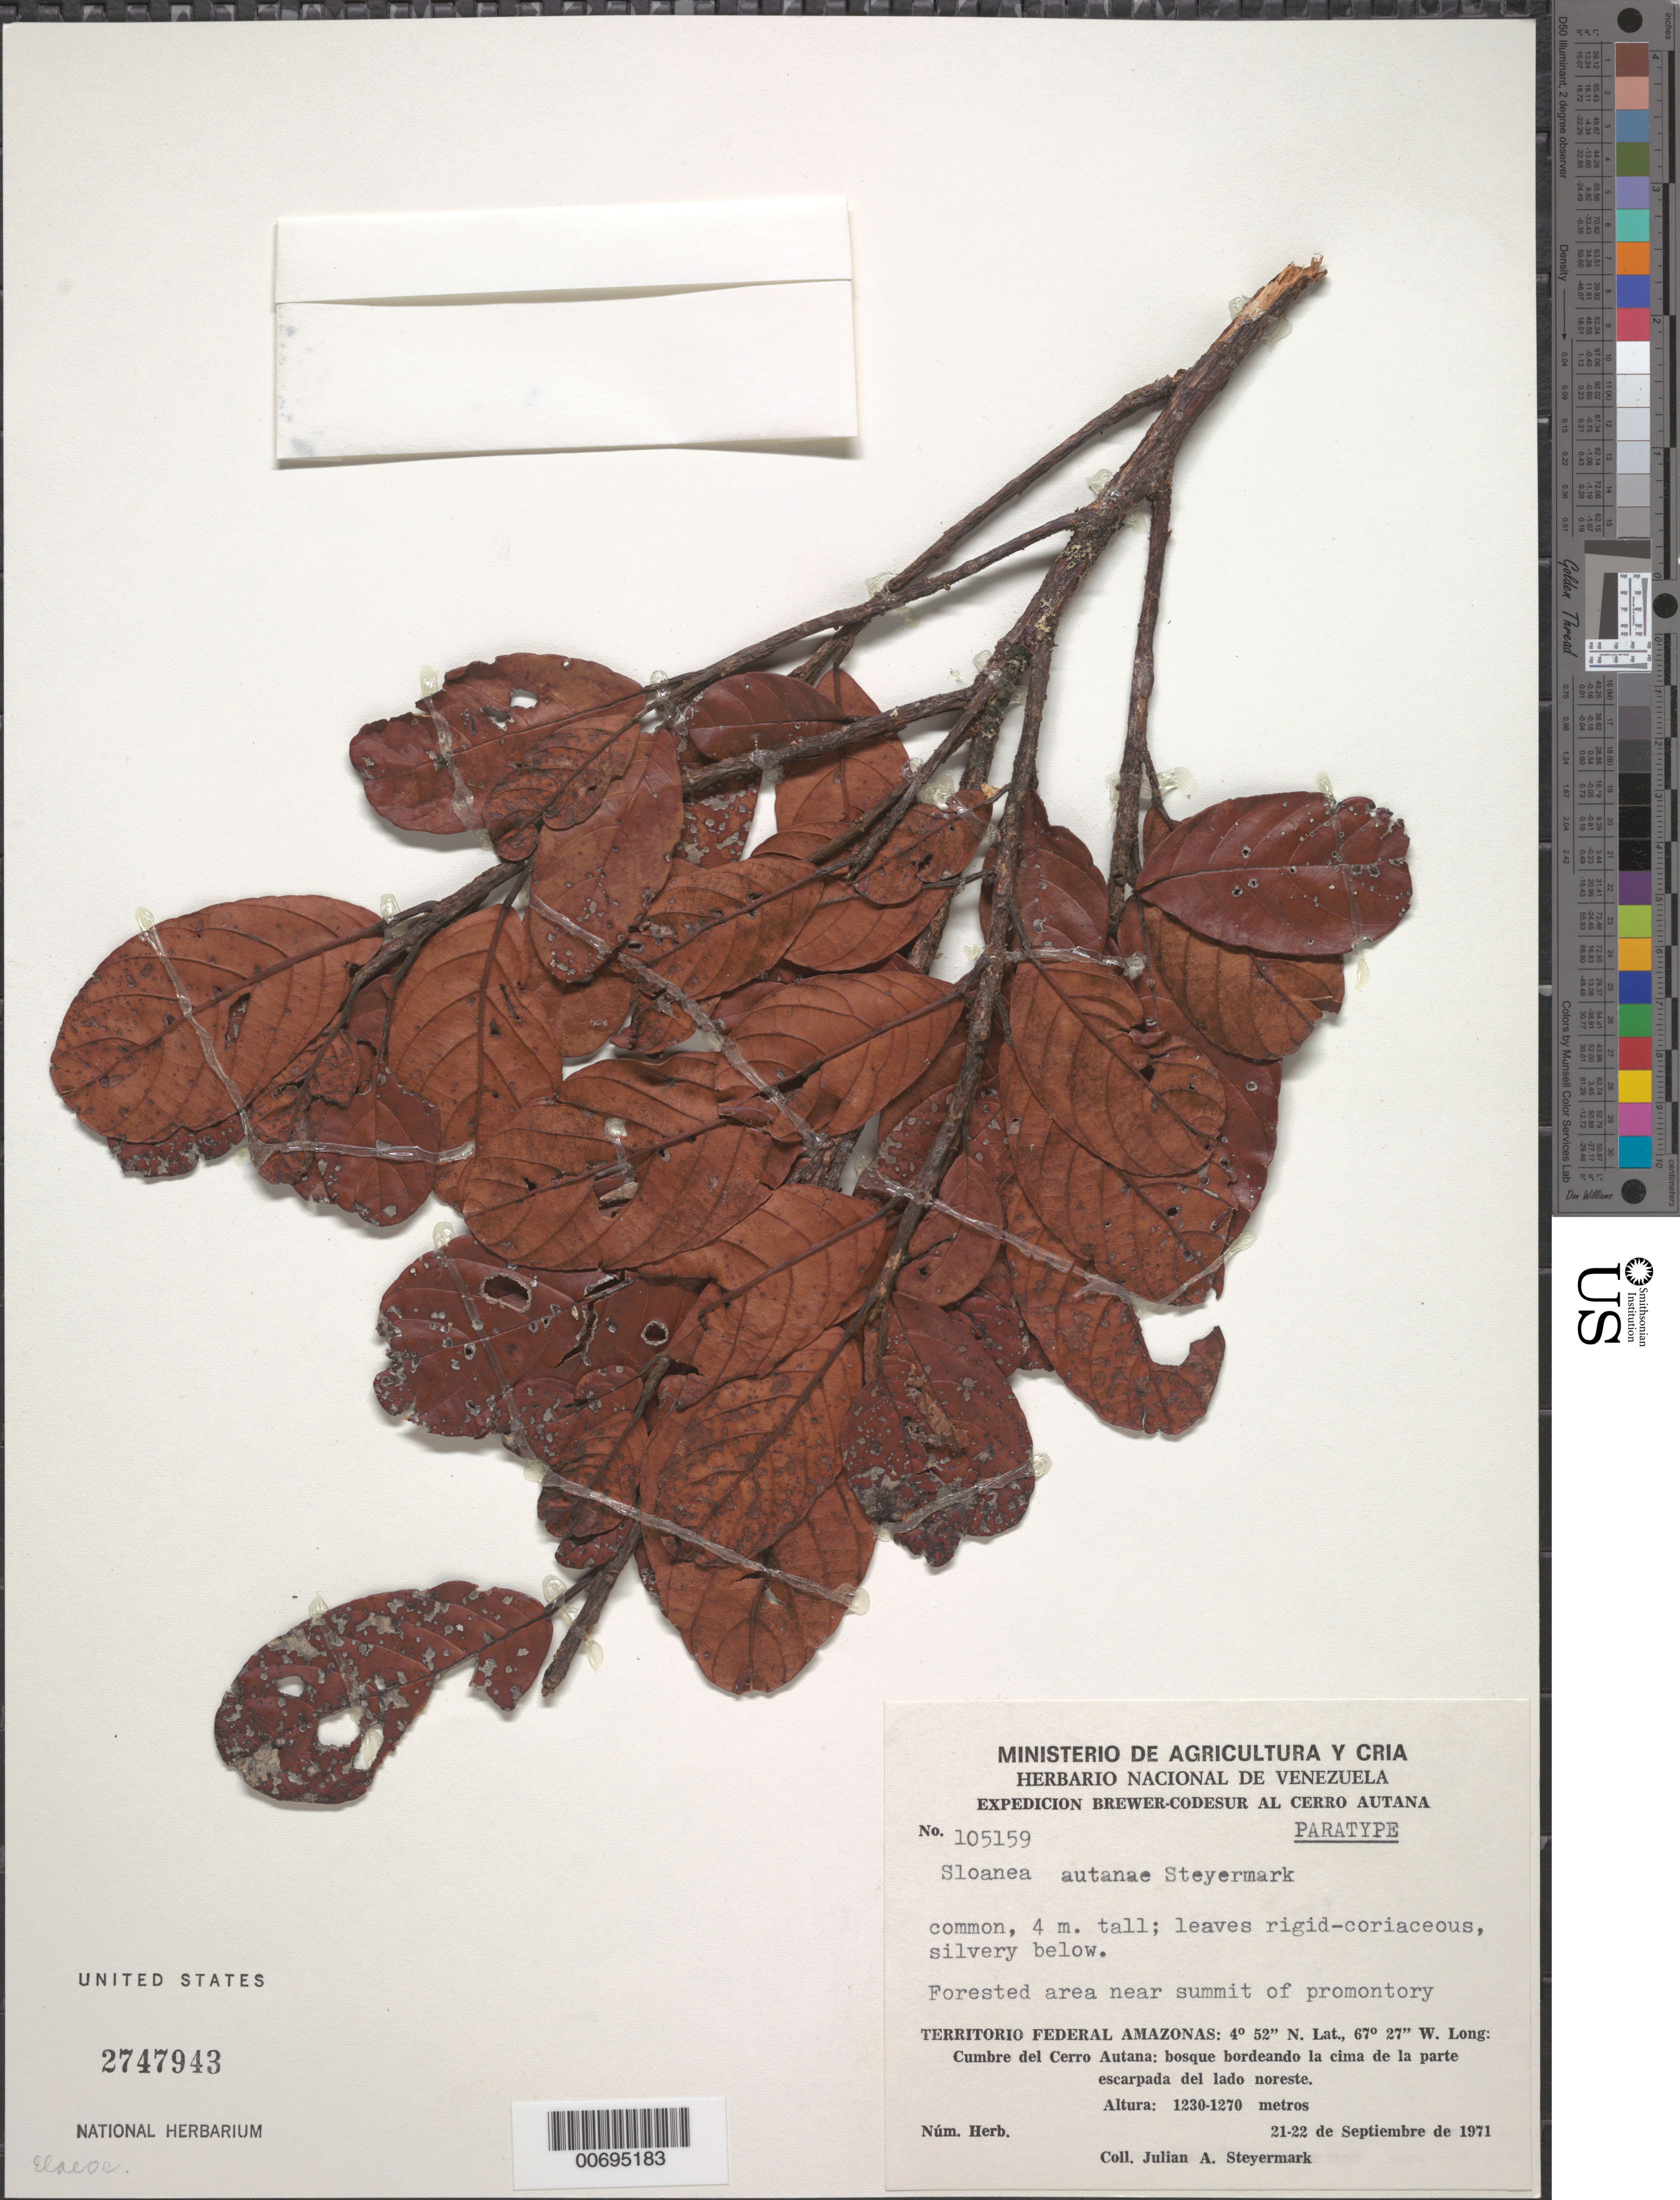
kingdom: Plantae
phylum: Tracheophyta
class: Magnoliopsida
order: Oxalidales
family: Elaeocarpaceae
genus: Sloanea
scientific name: Sloanea autanae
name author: Steyerm.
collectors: J. Steyermark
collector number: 105159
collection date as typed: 21-Sep-71 to 22-Sep-71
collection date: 1971-09-21/1971-09-22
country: Venezuela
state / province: Amazonas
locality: Cerro Autana, cumbre, de la parte escarpada del lado NE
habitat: Forested area near summit of promontory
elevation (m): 1230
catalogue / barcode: US 2747943